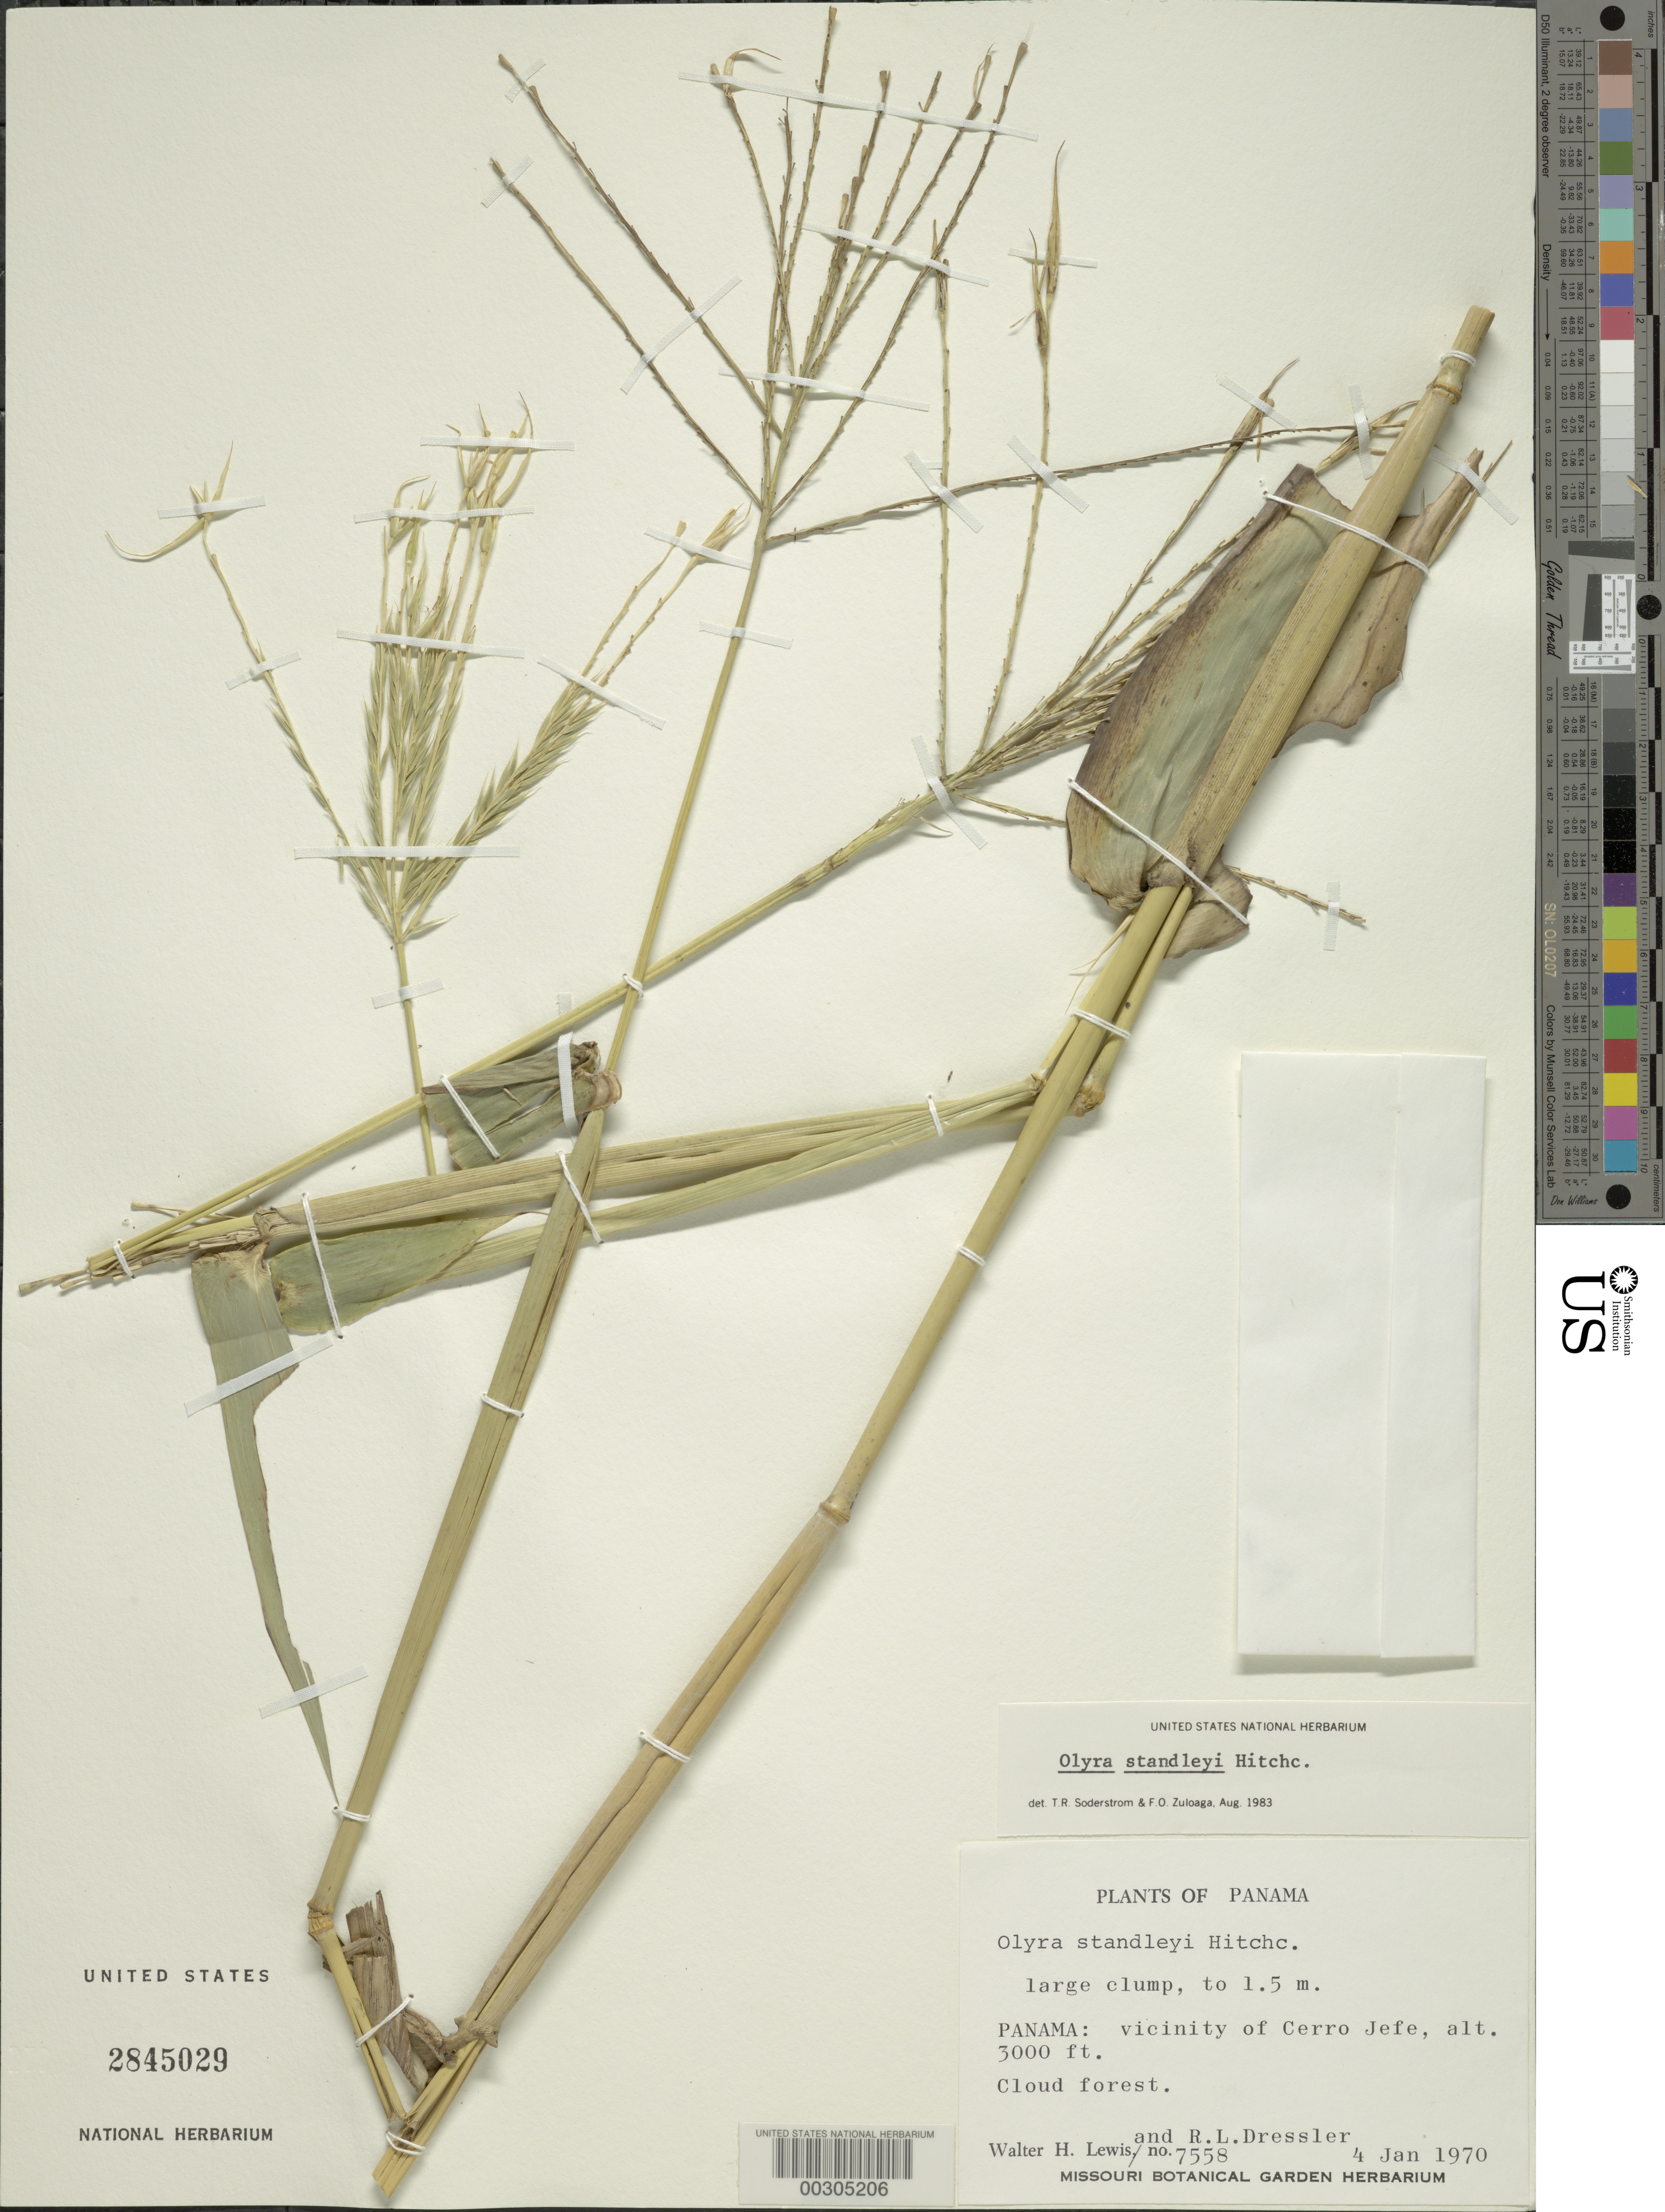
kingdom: Plantae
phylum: Tracheophyta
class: Liliopsida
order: Poales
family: Poaceae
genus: Olyra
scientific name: Olyra standleyi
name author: Hitchc.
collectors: W. H. Lewis & R. Dressler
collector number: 7558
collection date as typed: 04 Jan 1970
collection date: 1970-01-04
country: Panama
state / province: Panamá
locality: Cerro Jefe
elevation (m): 915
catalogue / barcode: US 2845029